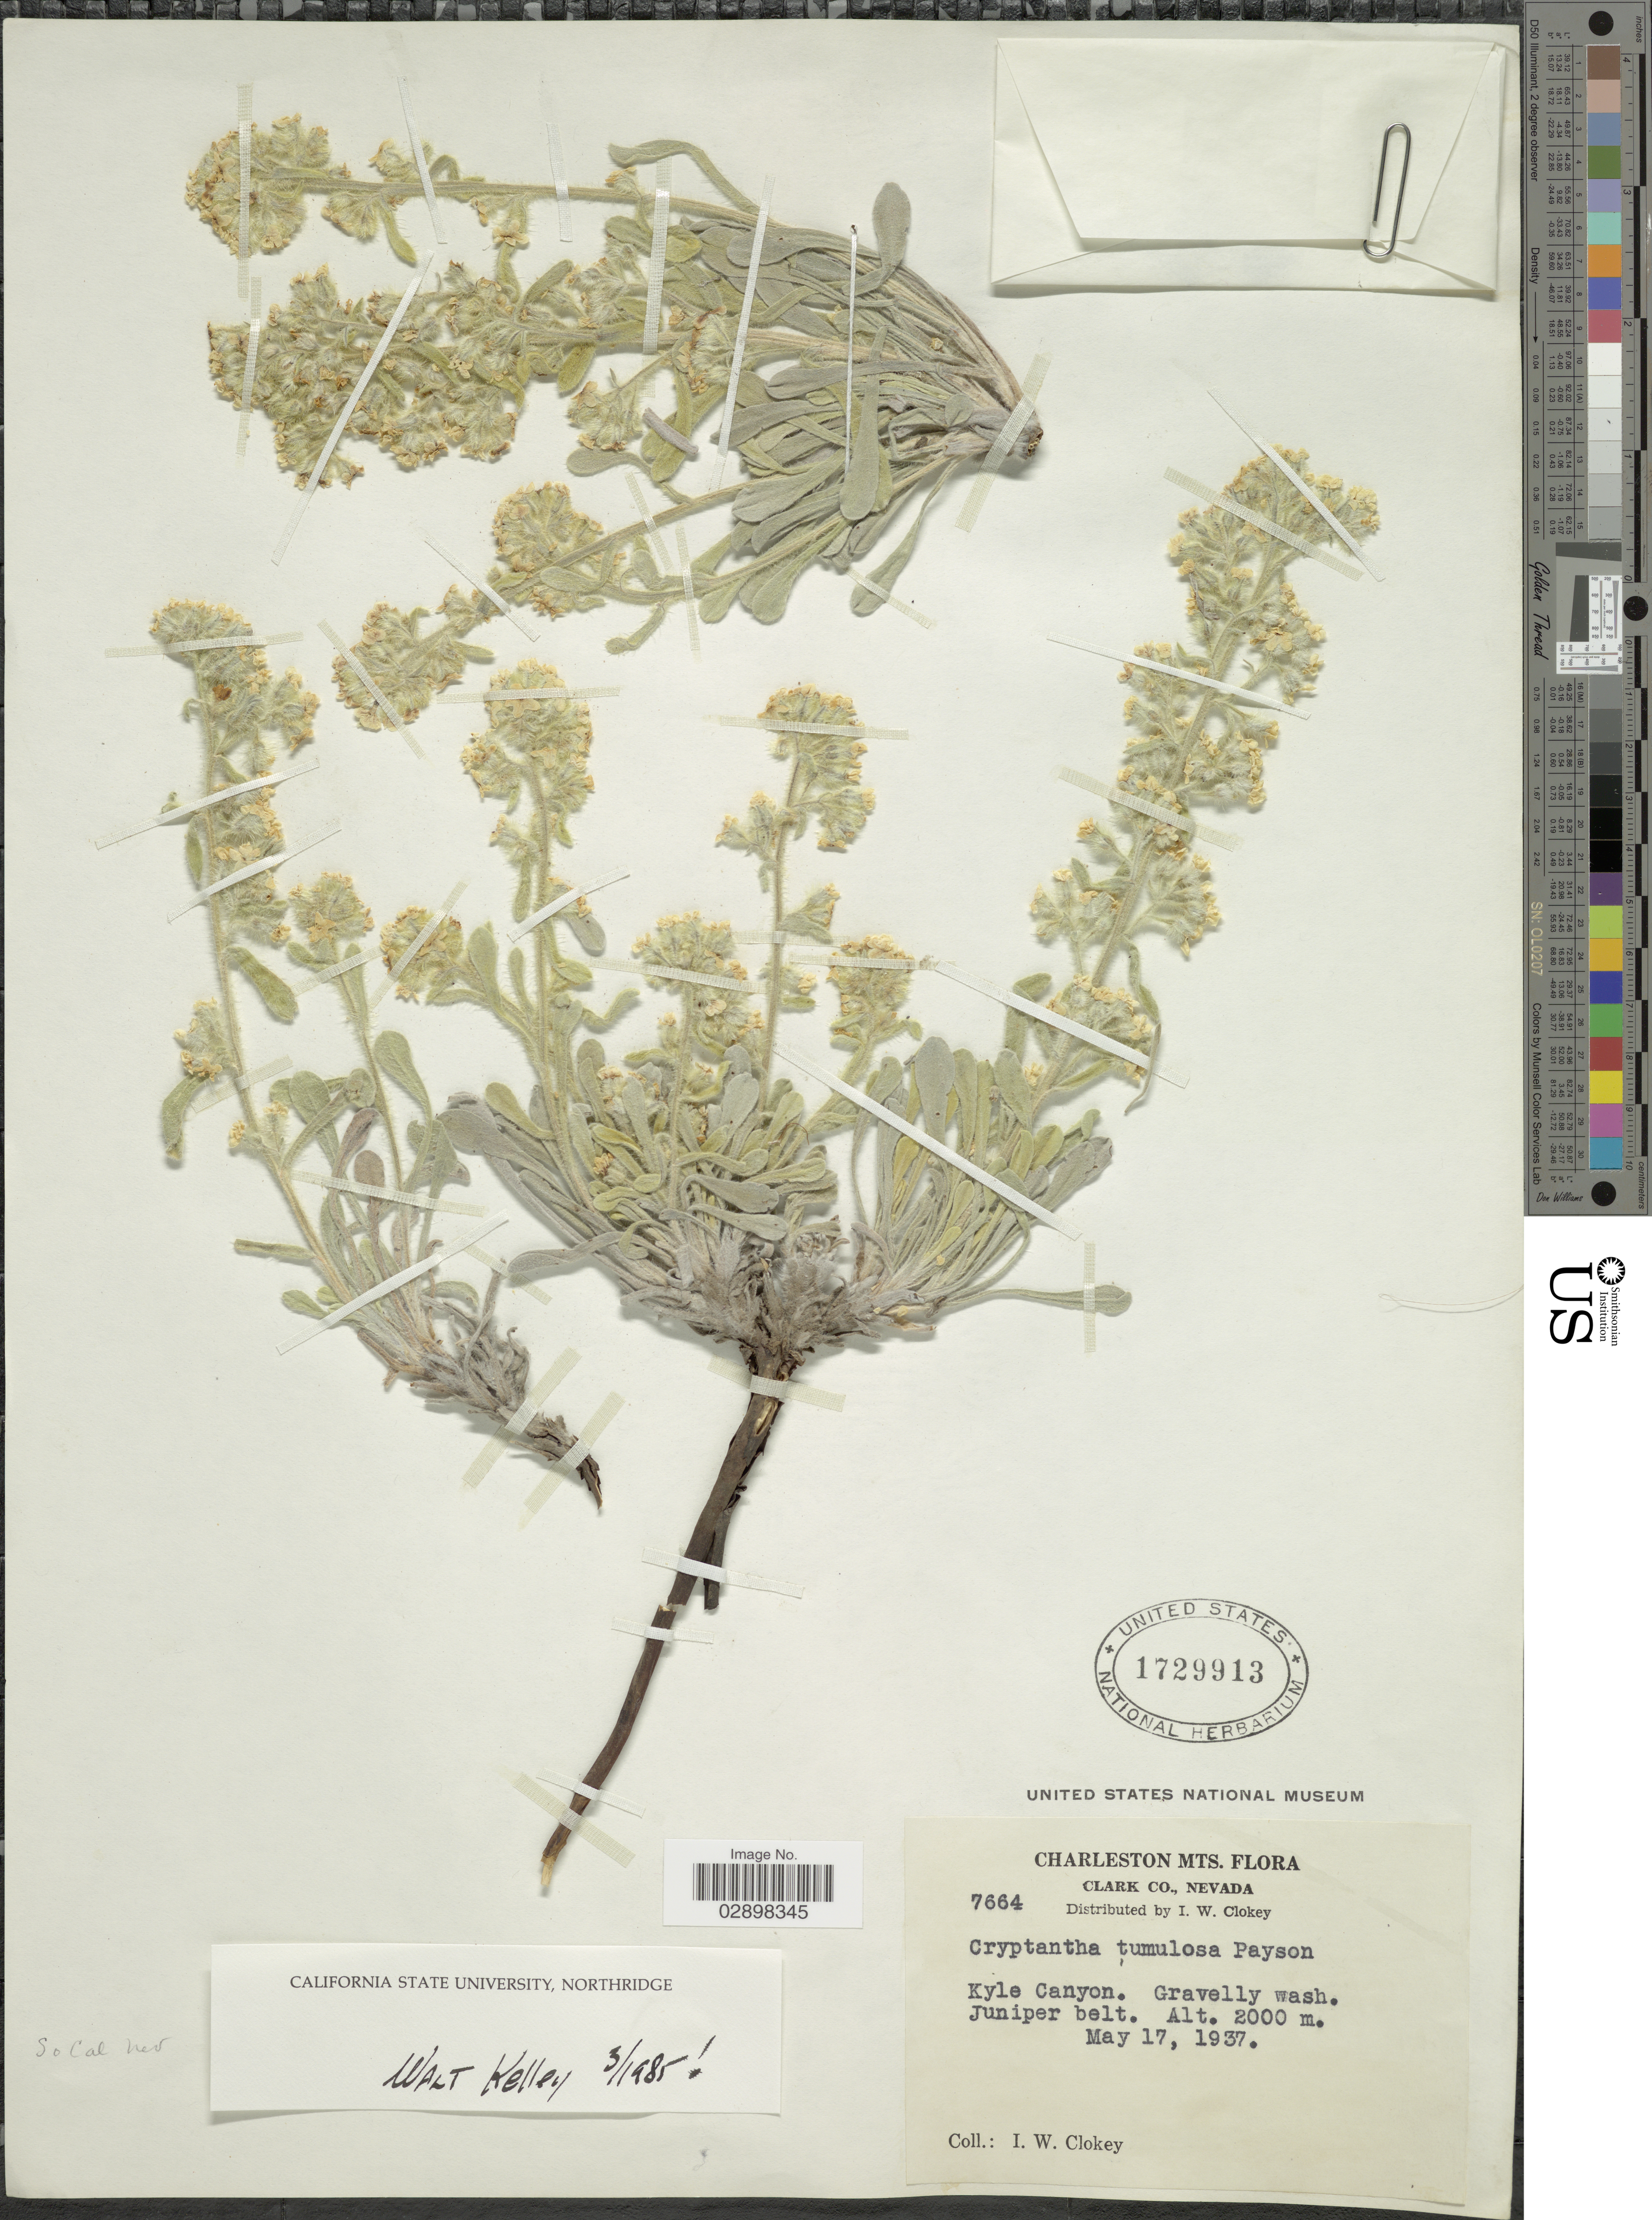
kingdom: Plantae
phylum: Tracheophyta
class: Magnoliopsida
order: Boraginales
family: Boraginaceae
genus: Cryptantha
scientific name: Cryptantha tumulosa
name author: (Payson) Payson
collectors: I. W. Clokey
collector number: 7664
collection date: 1937-05-17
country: United States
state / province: Nevada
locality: Charleston Mts., Clark Co., Kyle Canyon.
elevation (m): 2000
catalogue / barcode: US 1729913